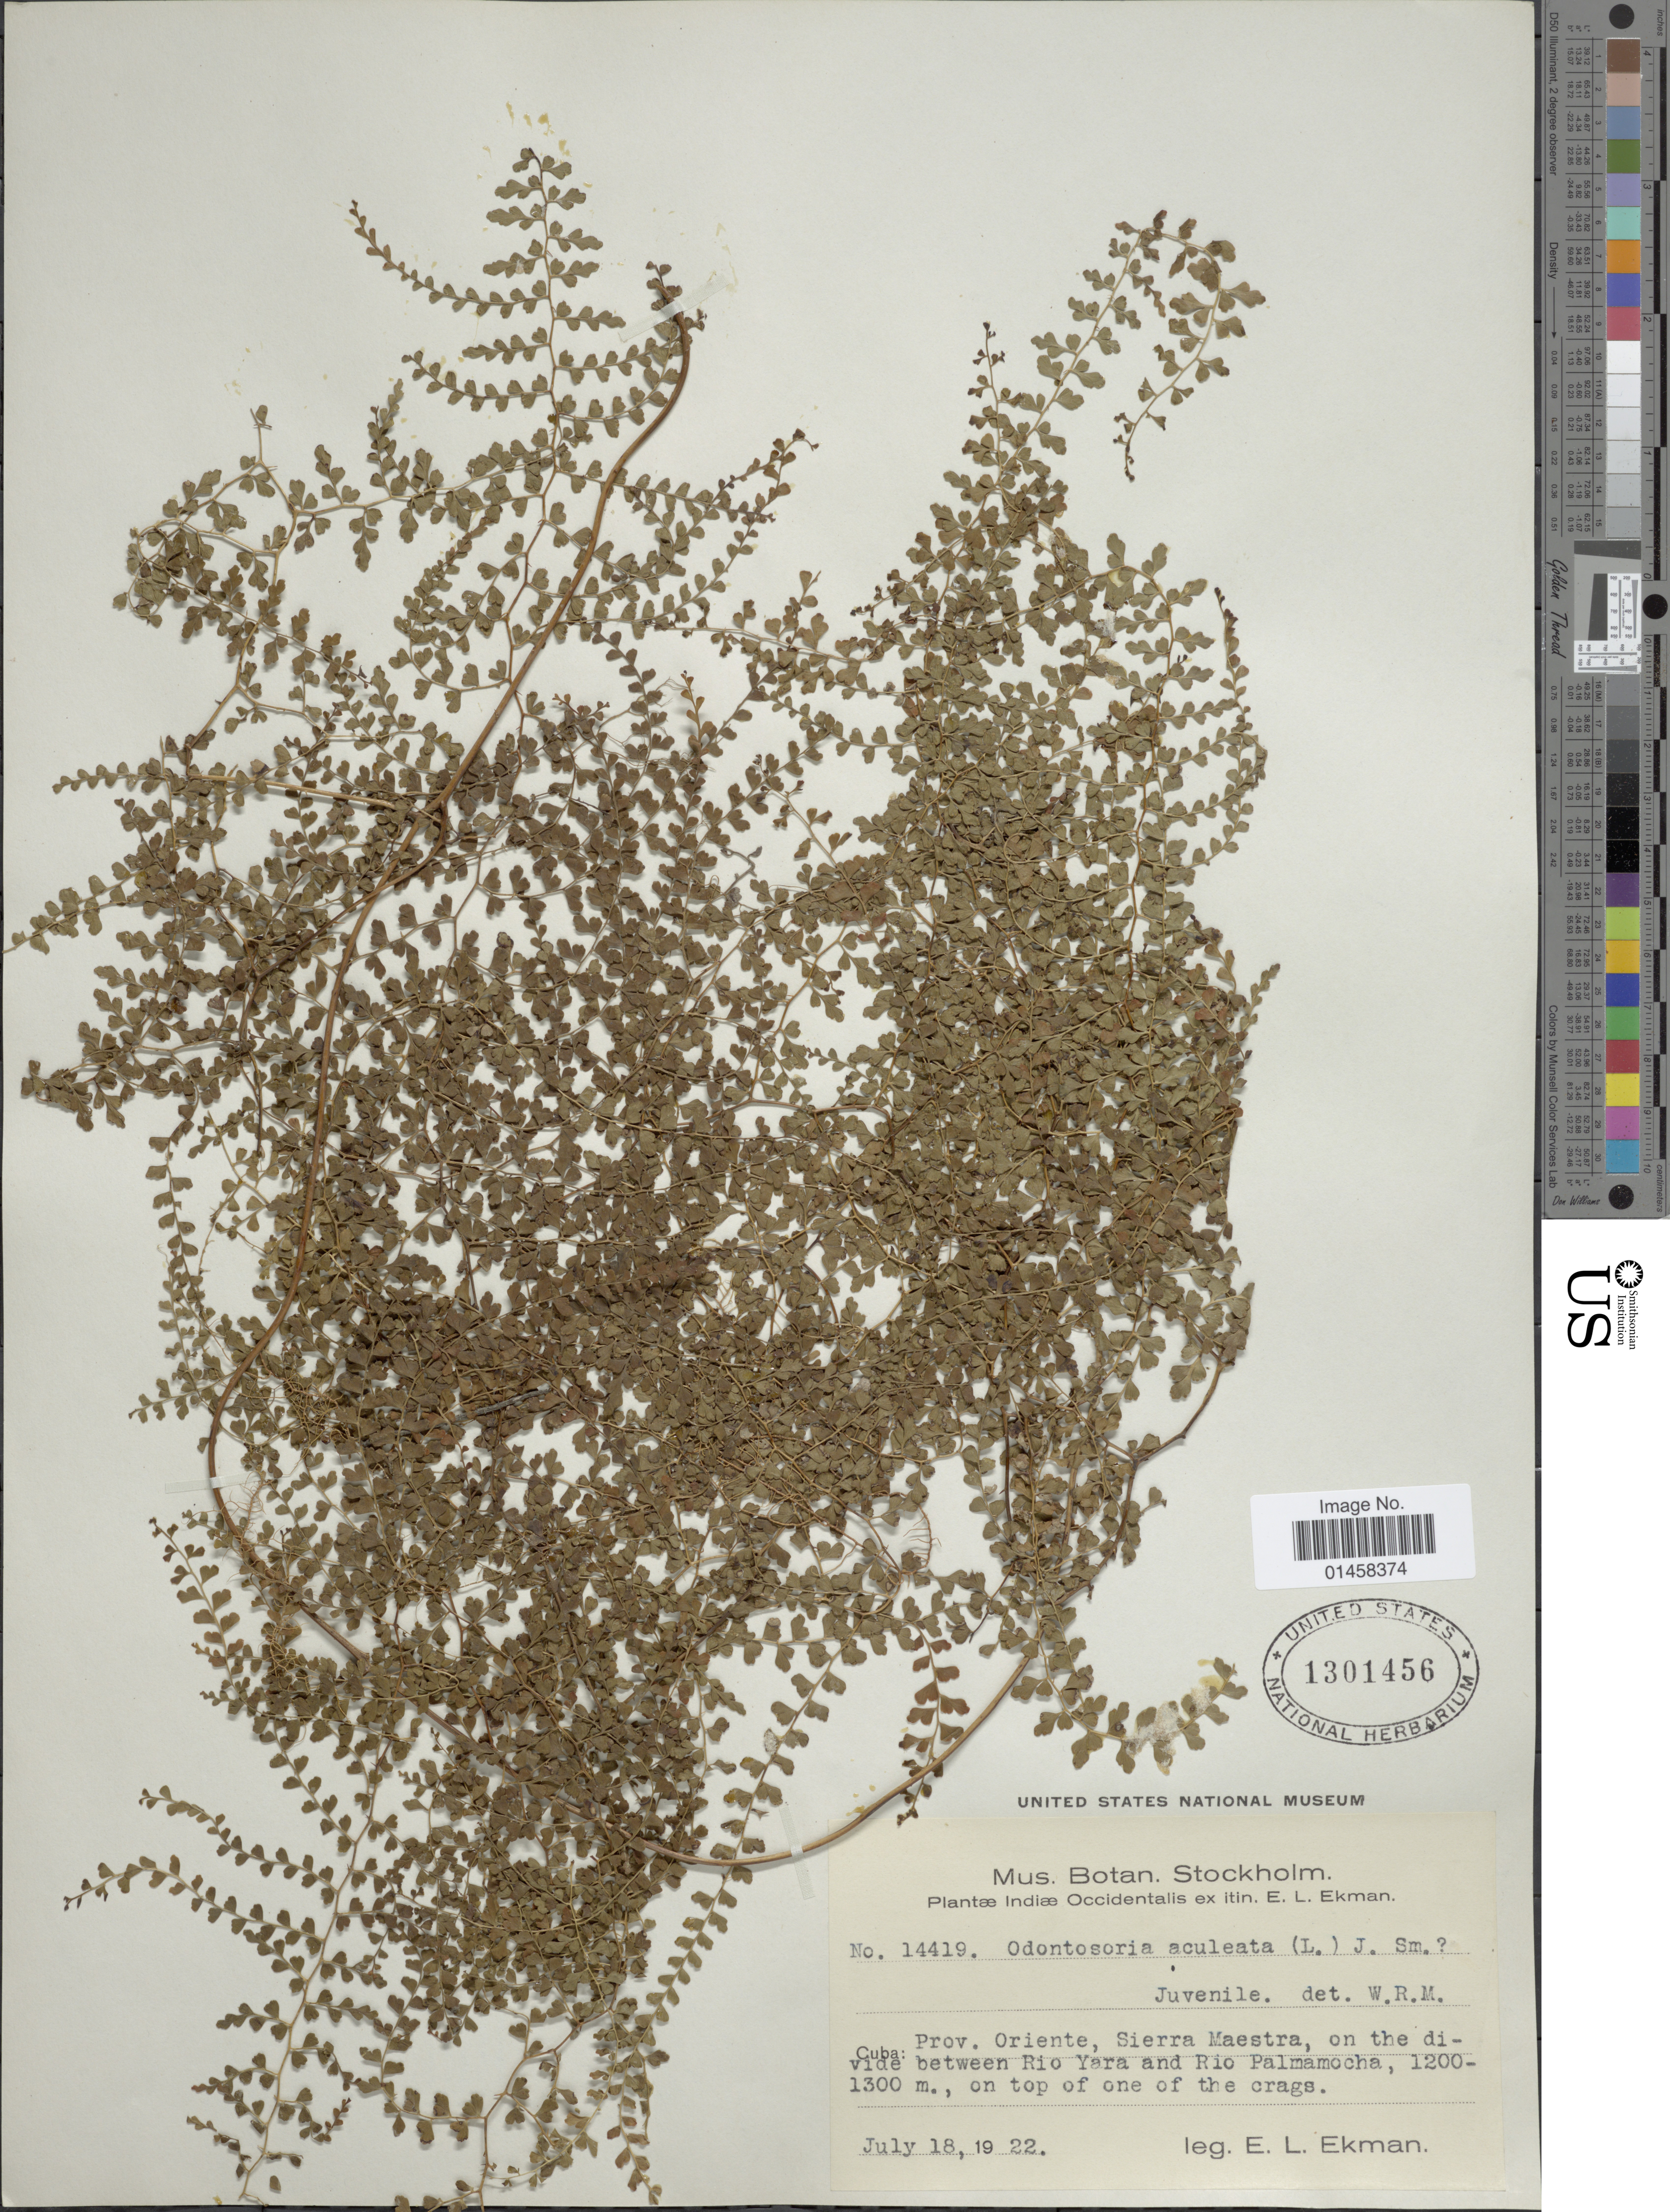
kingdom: Plantae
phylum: Tracheophyta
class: Polypodiopsida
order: Polypodiales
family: Lindsaeaceae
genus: Odontosoria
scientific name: Odontosoria aculeata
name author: (L.) J. Sm.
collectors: E. L. Ekman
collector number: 14419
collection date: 1922-07-18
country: Cuba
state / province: Oriente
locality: Prov. Oriente, Sierra Maestra, on the divide between Rio Yara and Rio Palmamocha, on top of one of the crags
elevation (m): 1200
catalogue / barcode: US 1301456